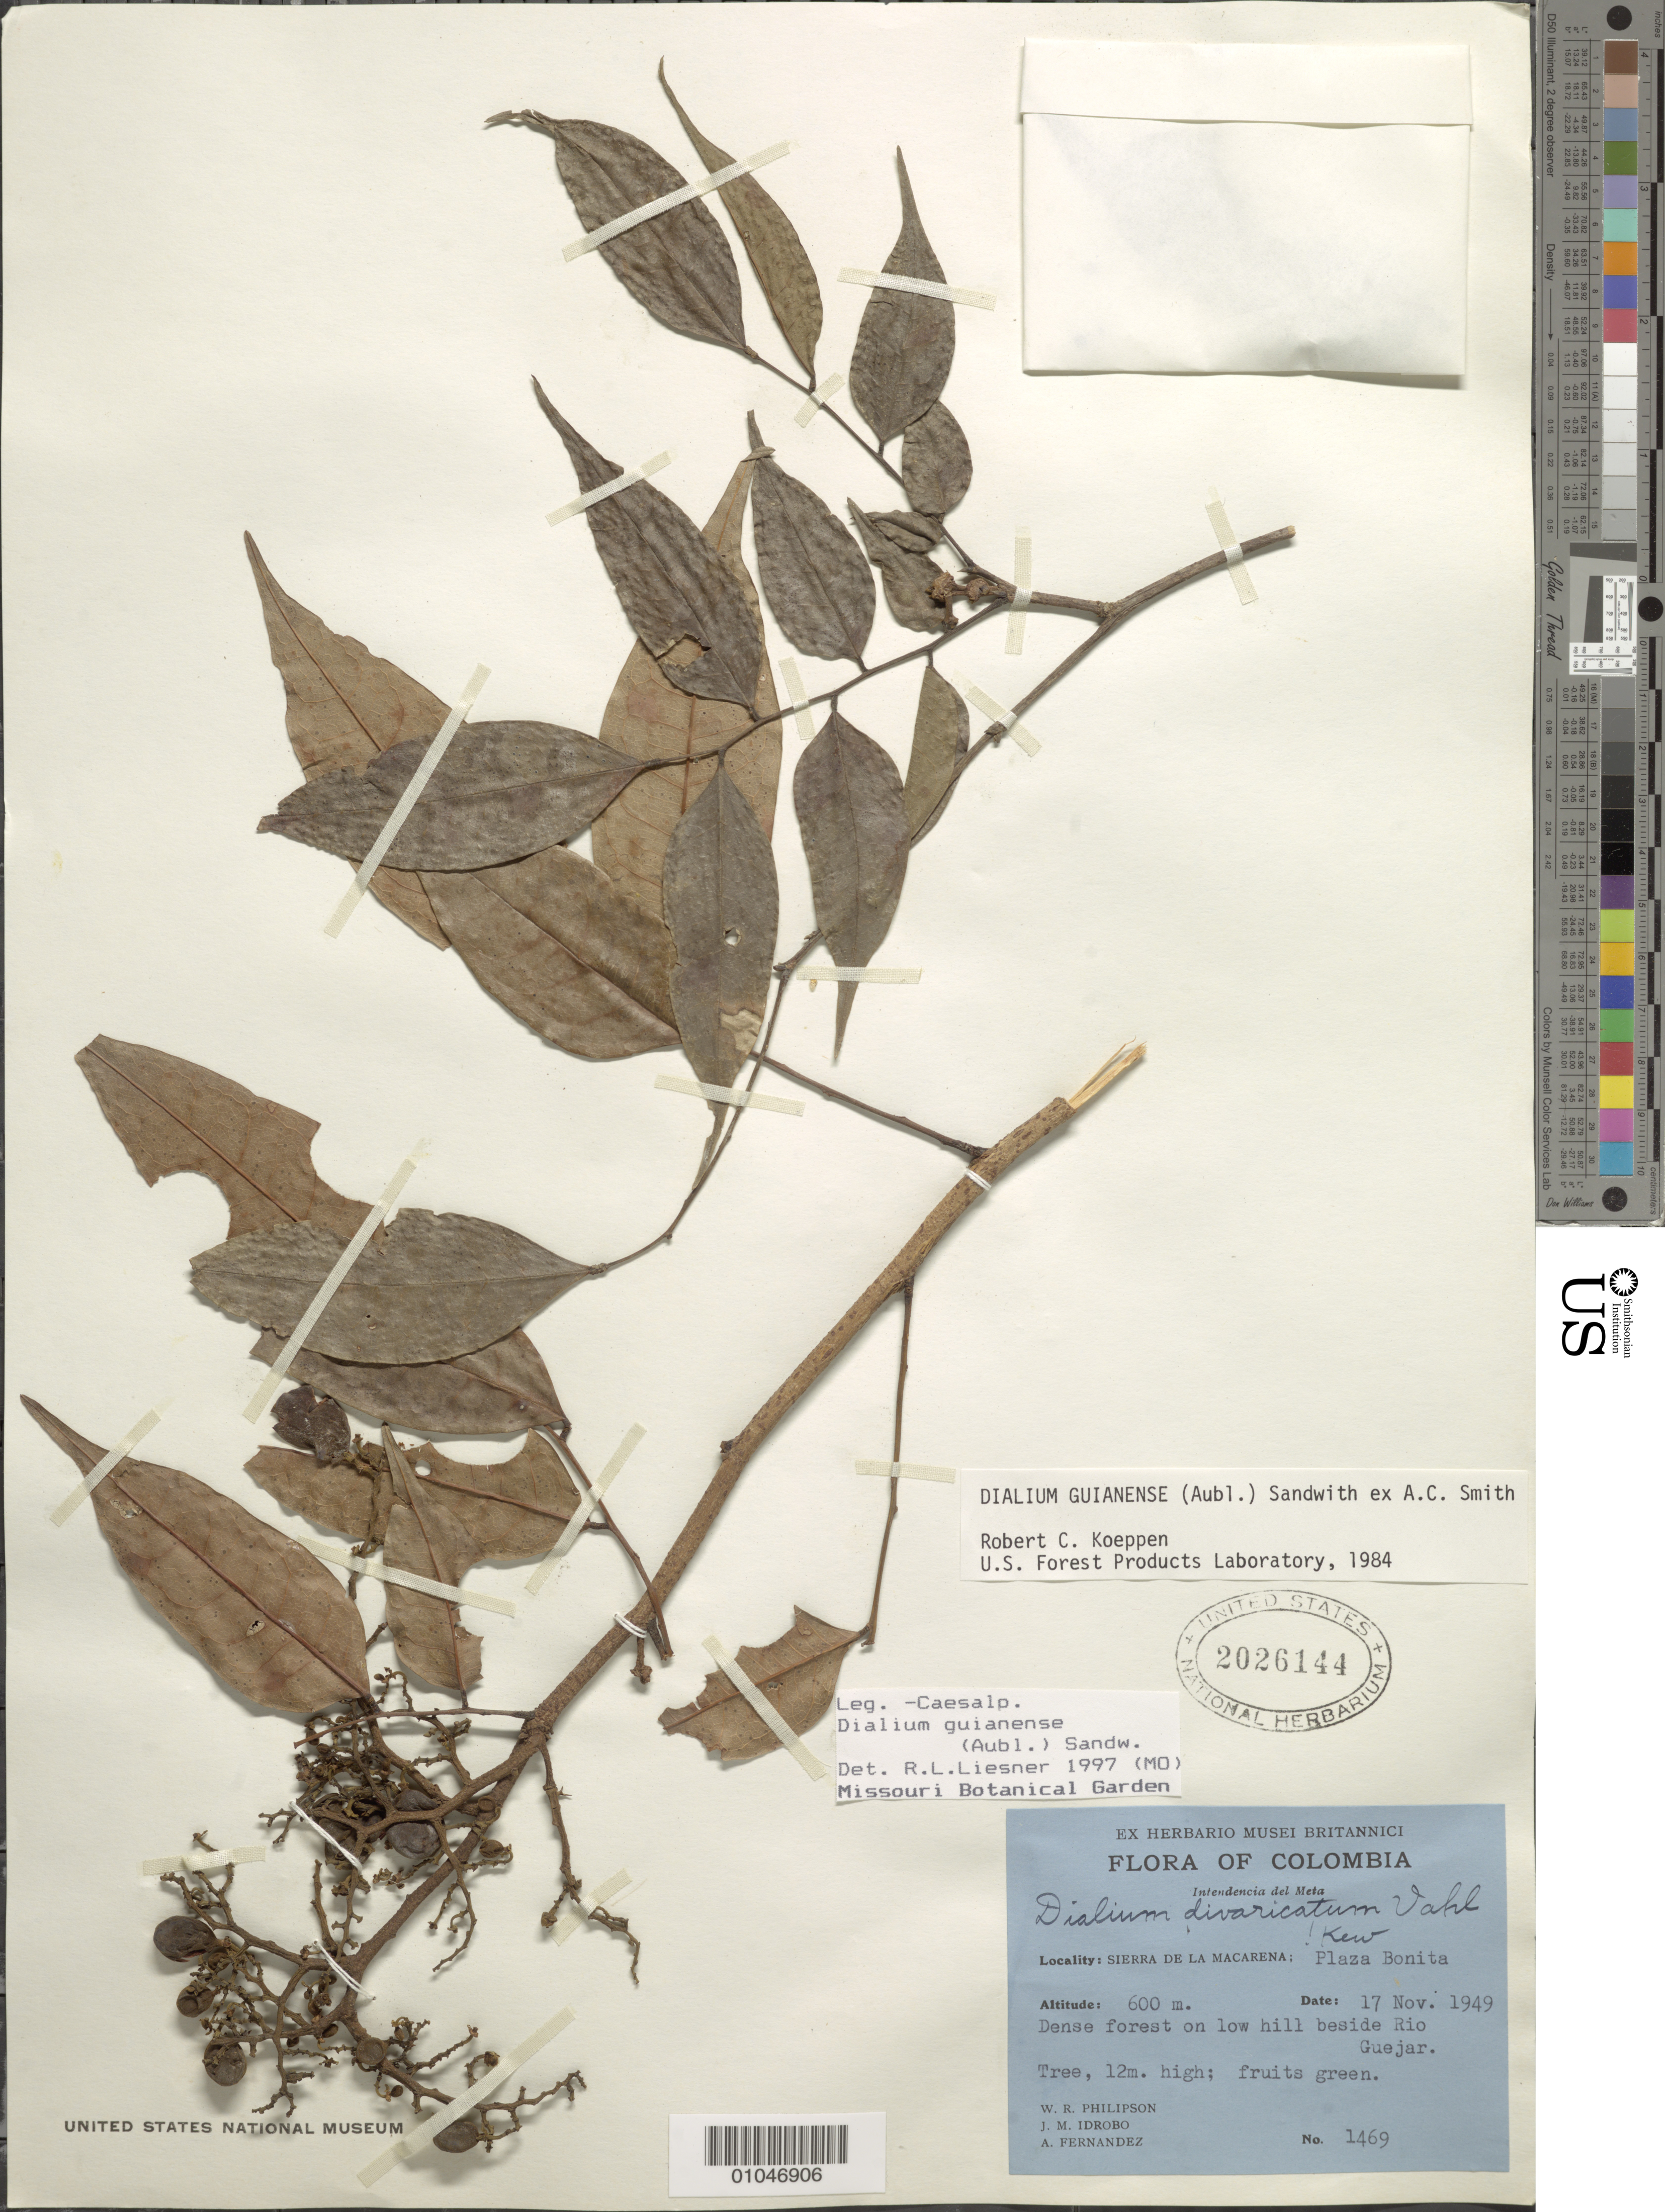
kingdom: Plantae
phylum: Tracheophyta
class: Magnoliopsida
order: Fabales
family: Fabaceae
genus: Dialium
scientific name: Dialium guianense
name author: (Aubl.) Sandwith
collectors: W. R. Philipson, J. M. Idrobo & A. Fernández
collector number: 1469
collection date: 1949-11-17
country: Colombia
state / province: Meta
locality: Sierra de La Macarena, Plaza Bonita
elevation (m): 600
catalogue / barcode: US 2026144